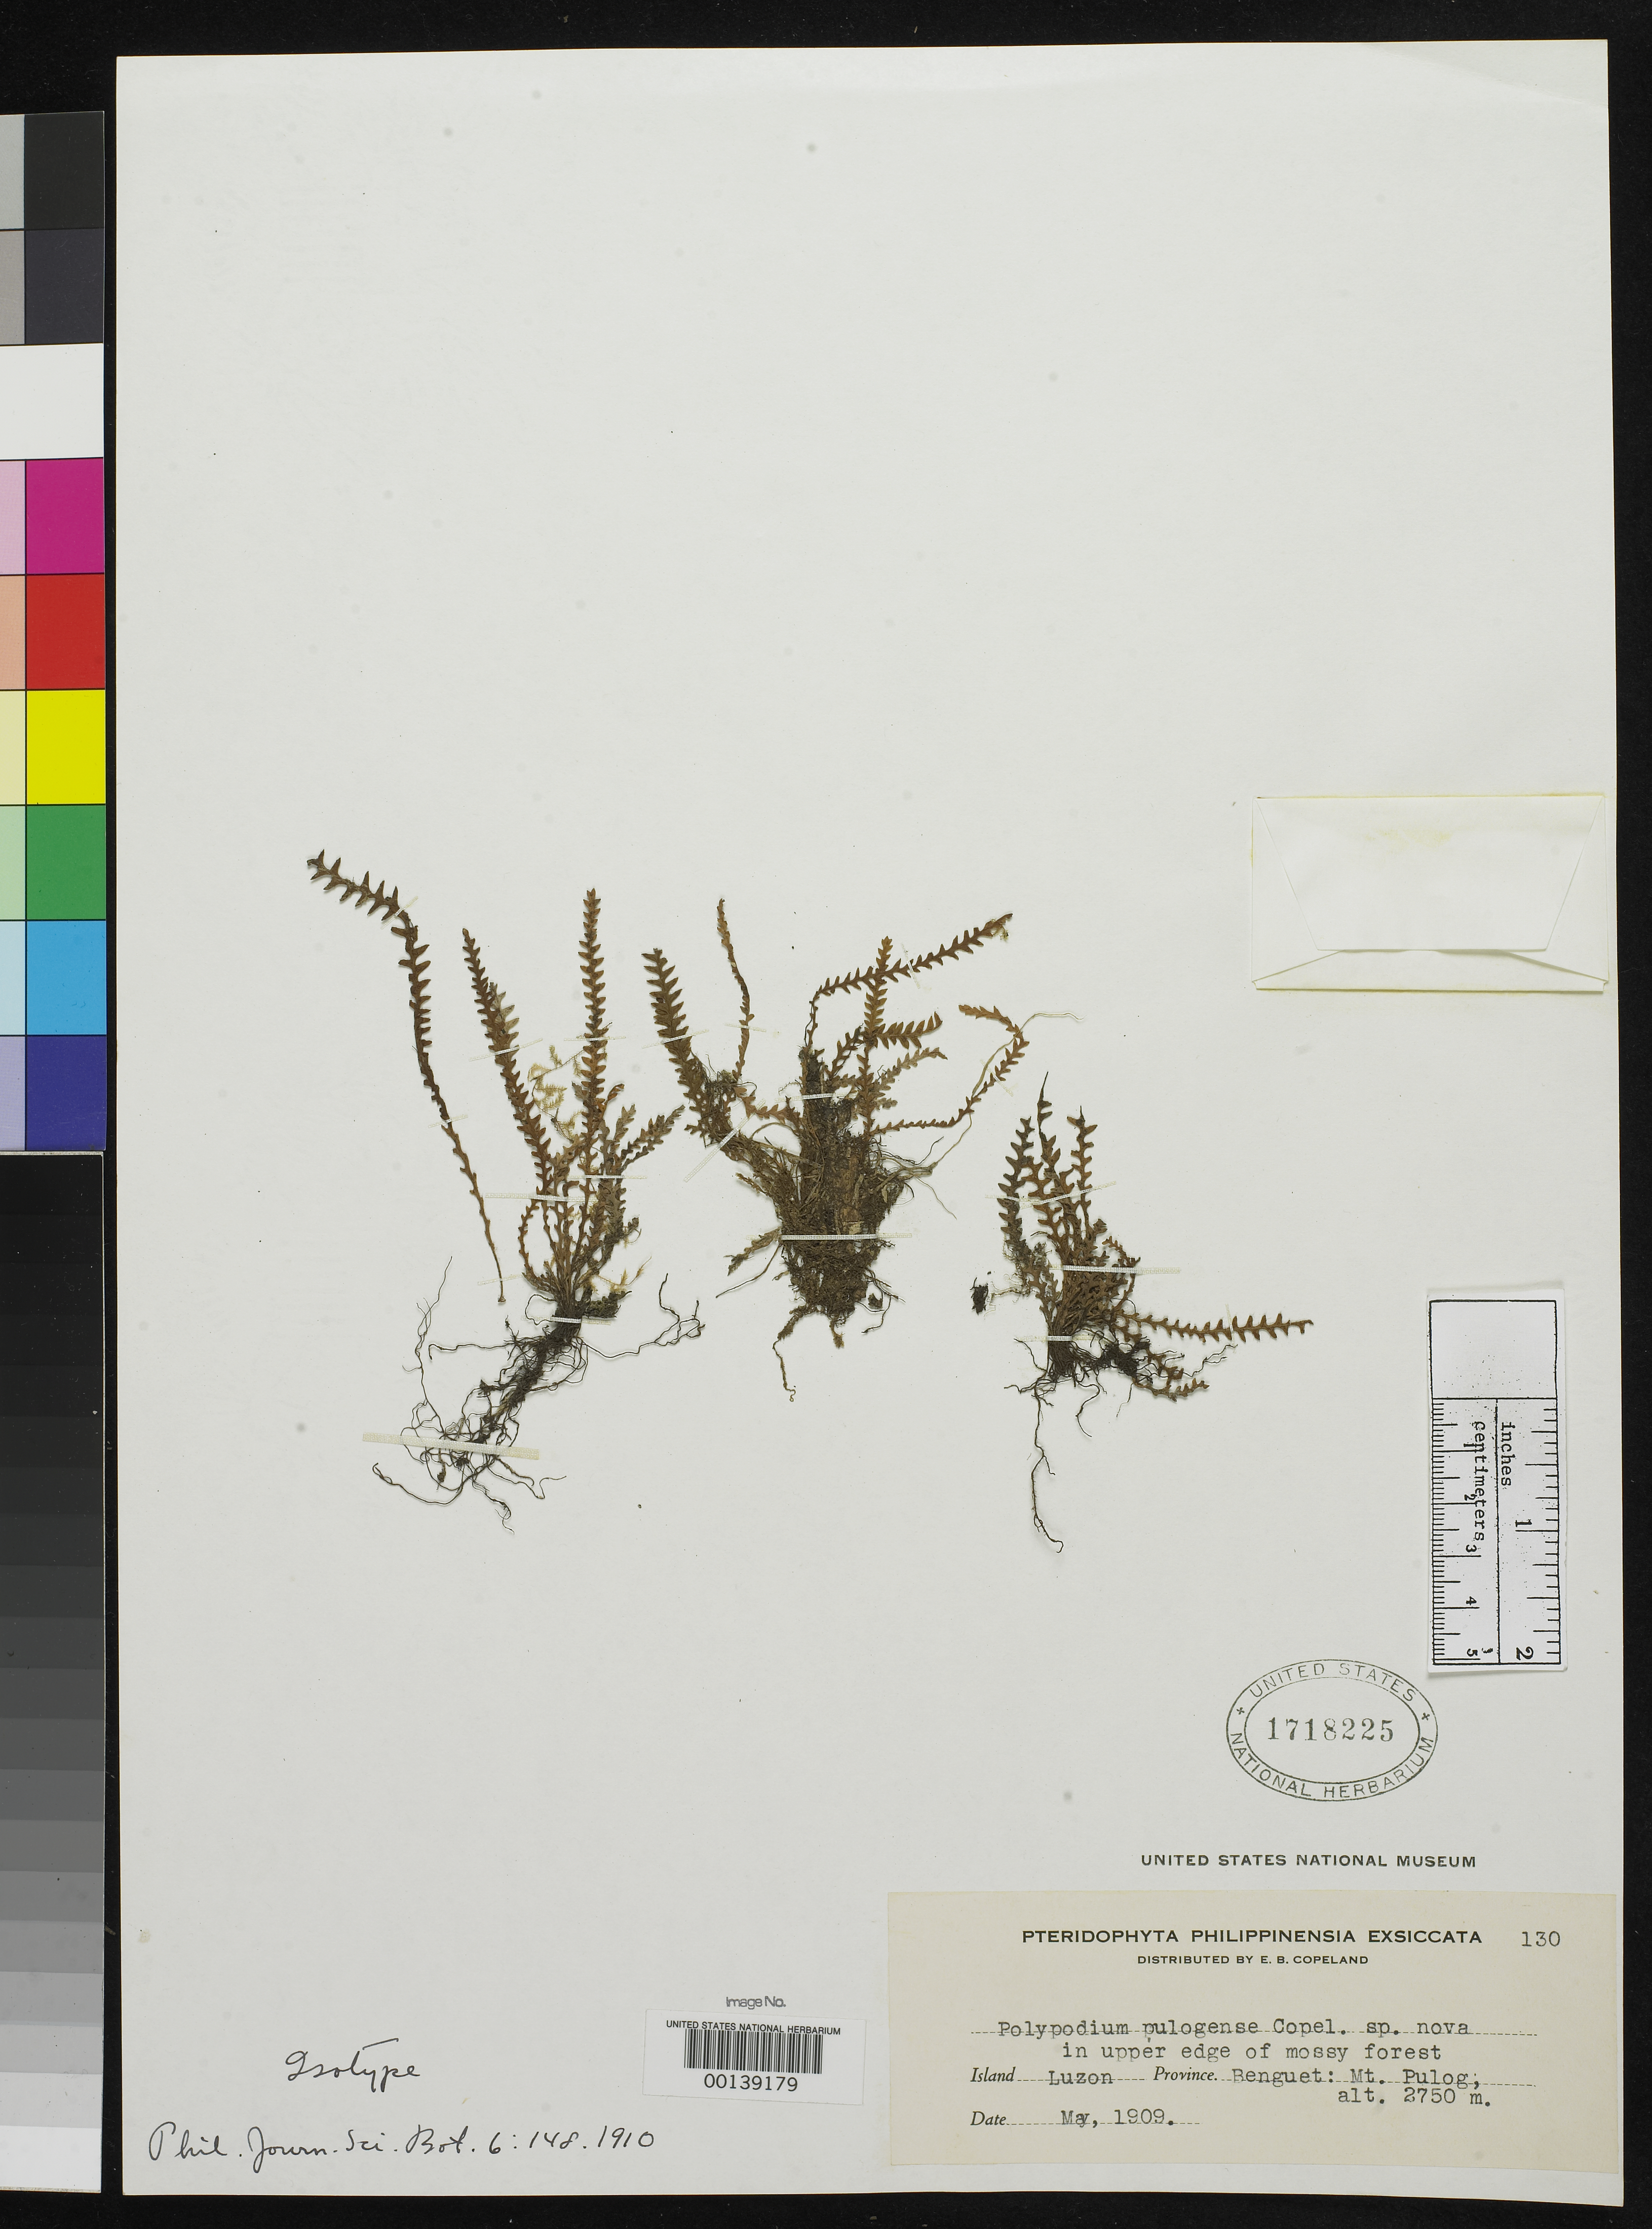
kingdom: Plantae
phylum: Tracheophyta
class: Polypodiopsida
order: Polypodiales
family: Polypodiaceae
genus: Polypodium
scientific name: Polypodium pulogense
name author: Copel.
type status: Isosyntype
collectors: E. B. Copeland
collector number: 130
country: Philippines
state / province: Cordillera (Administrative Region)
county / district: Benguet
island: Luzon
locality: Mt. Pulog.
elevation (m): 2750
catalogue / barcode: US 1718225